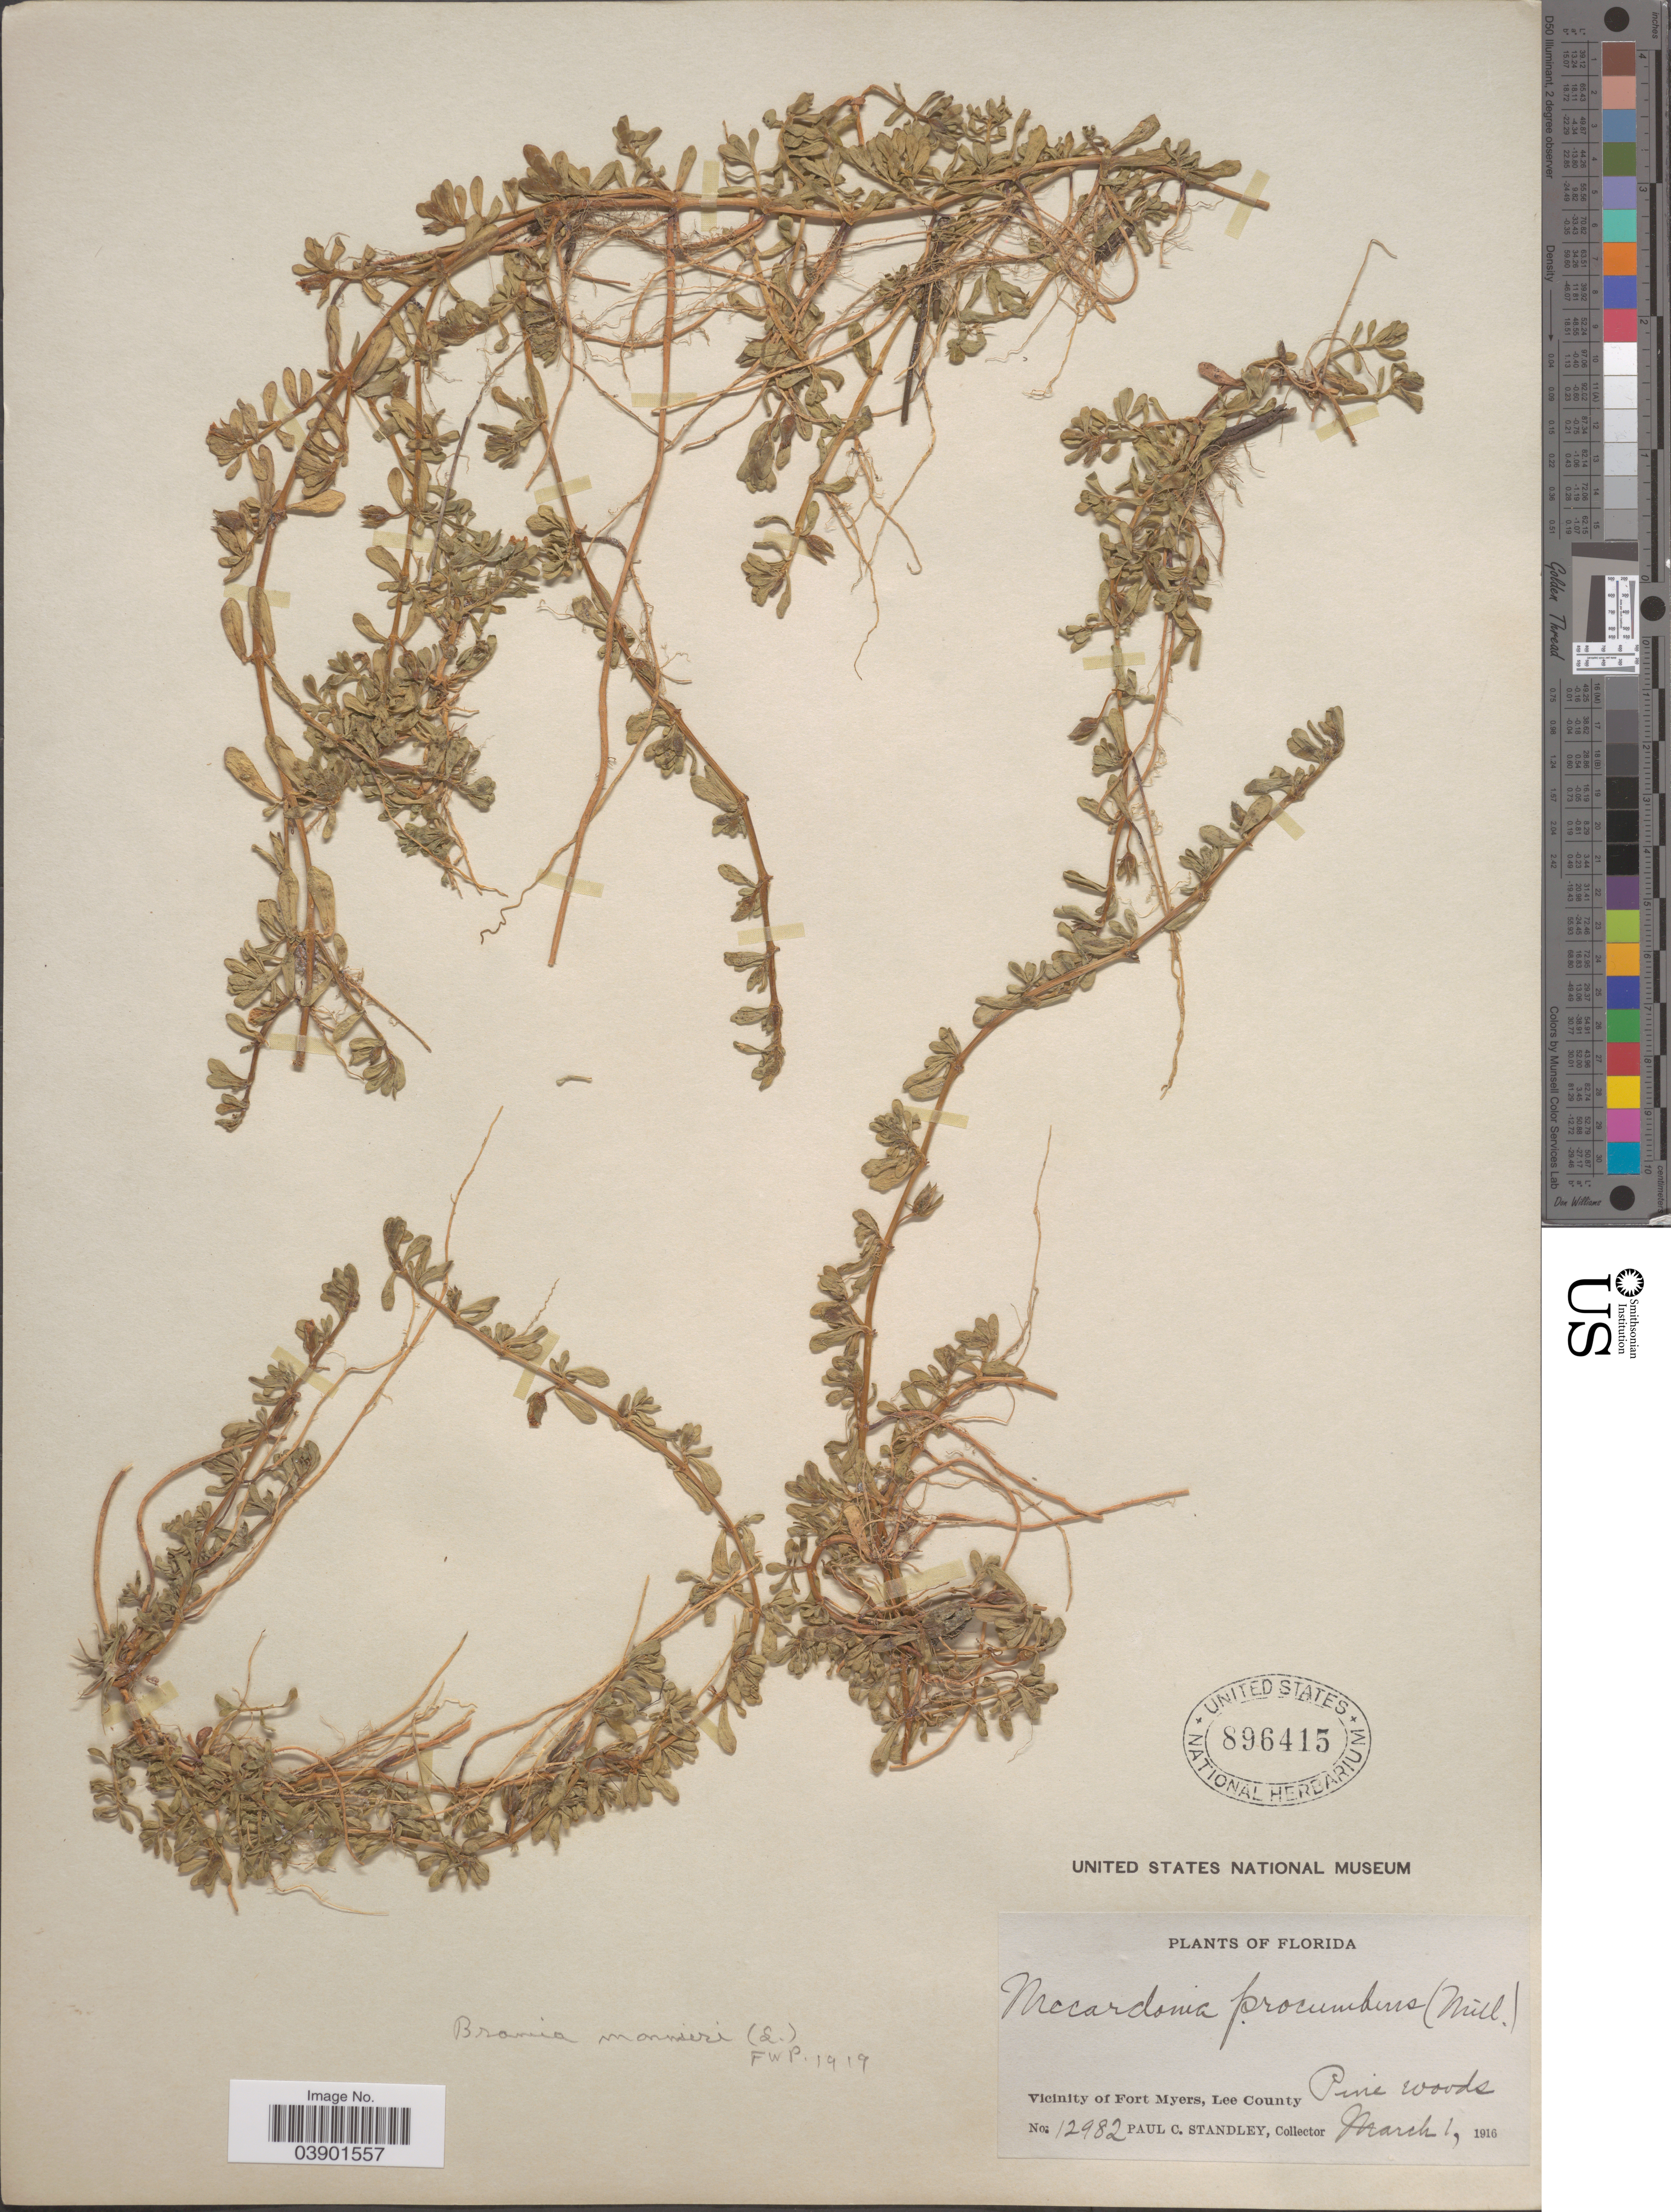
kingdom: Plantae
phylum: Tracheophyta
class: Magnoliopsida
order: Lamiales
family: Plantaginaceae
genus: Bacopa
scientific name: Bacopa monnieri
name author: (L.) Pennell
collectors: P. C. Standley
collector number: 12982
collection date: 1916-03-01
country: United States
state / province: Florida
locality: Vicinity of Fort Myers, Lee County.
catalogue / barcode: US 896415